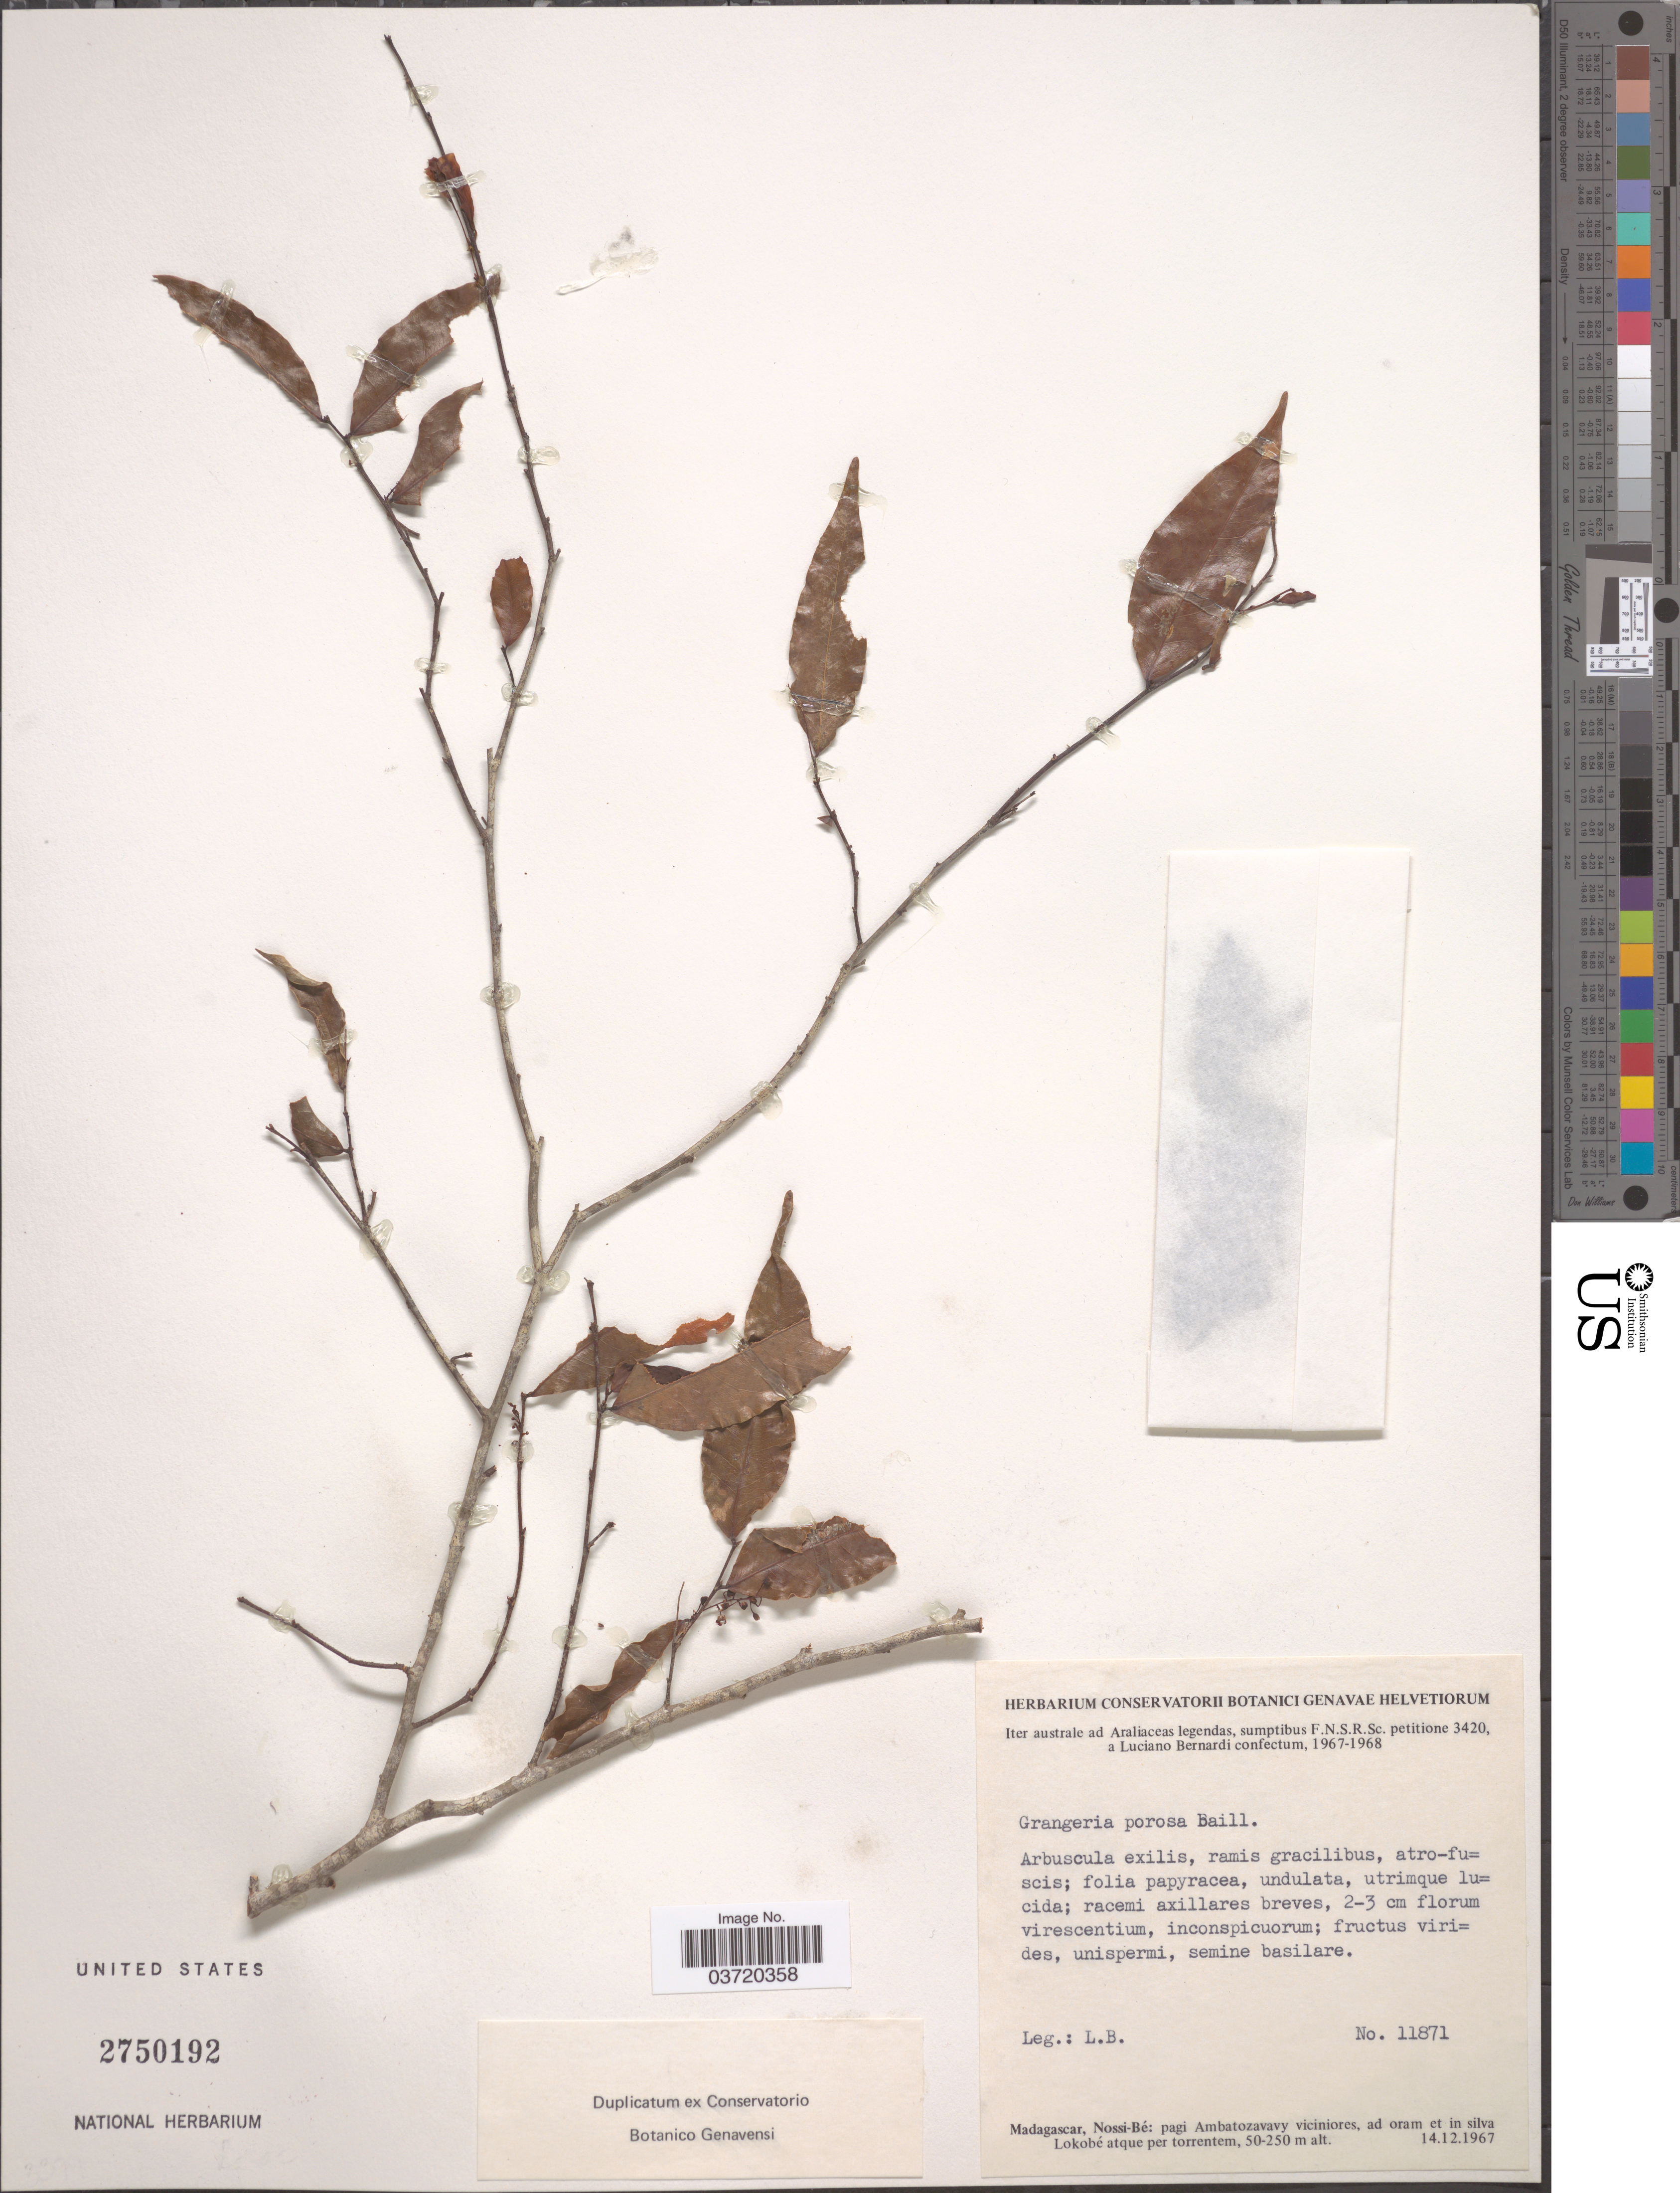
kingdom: Plantae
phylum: Tracheophyta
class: Magnoliopsida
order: Malpighiales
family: Chrysobalanaceae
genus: Grangeria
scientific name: Grangeria porosa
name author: Boivin ex Baill.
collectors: L. Bernardi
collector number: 11871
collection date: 1967-12-14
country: Madagascar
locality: Nossi-Bé: pagi Ambatozavavy viciniores, ad oram et in silva Lokobé atque per torrentem.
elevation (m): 50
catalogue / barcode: US 2750192